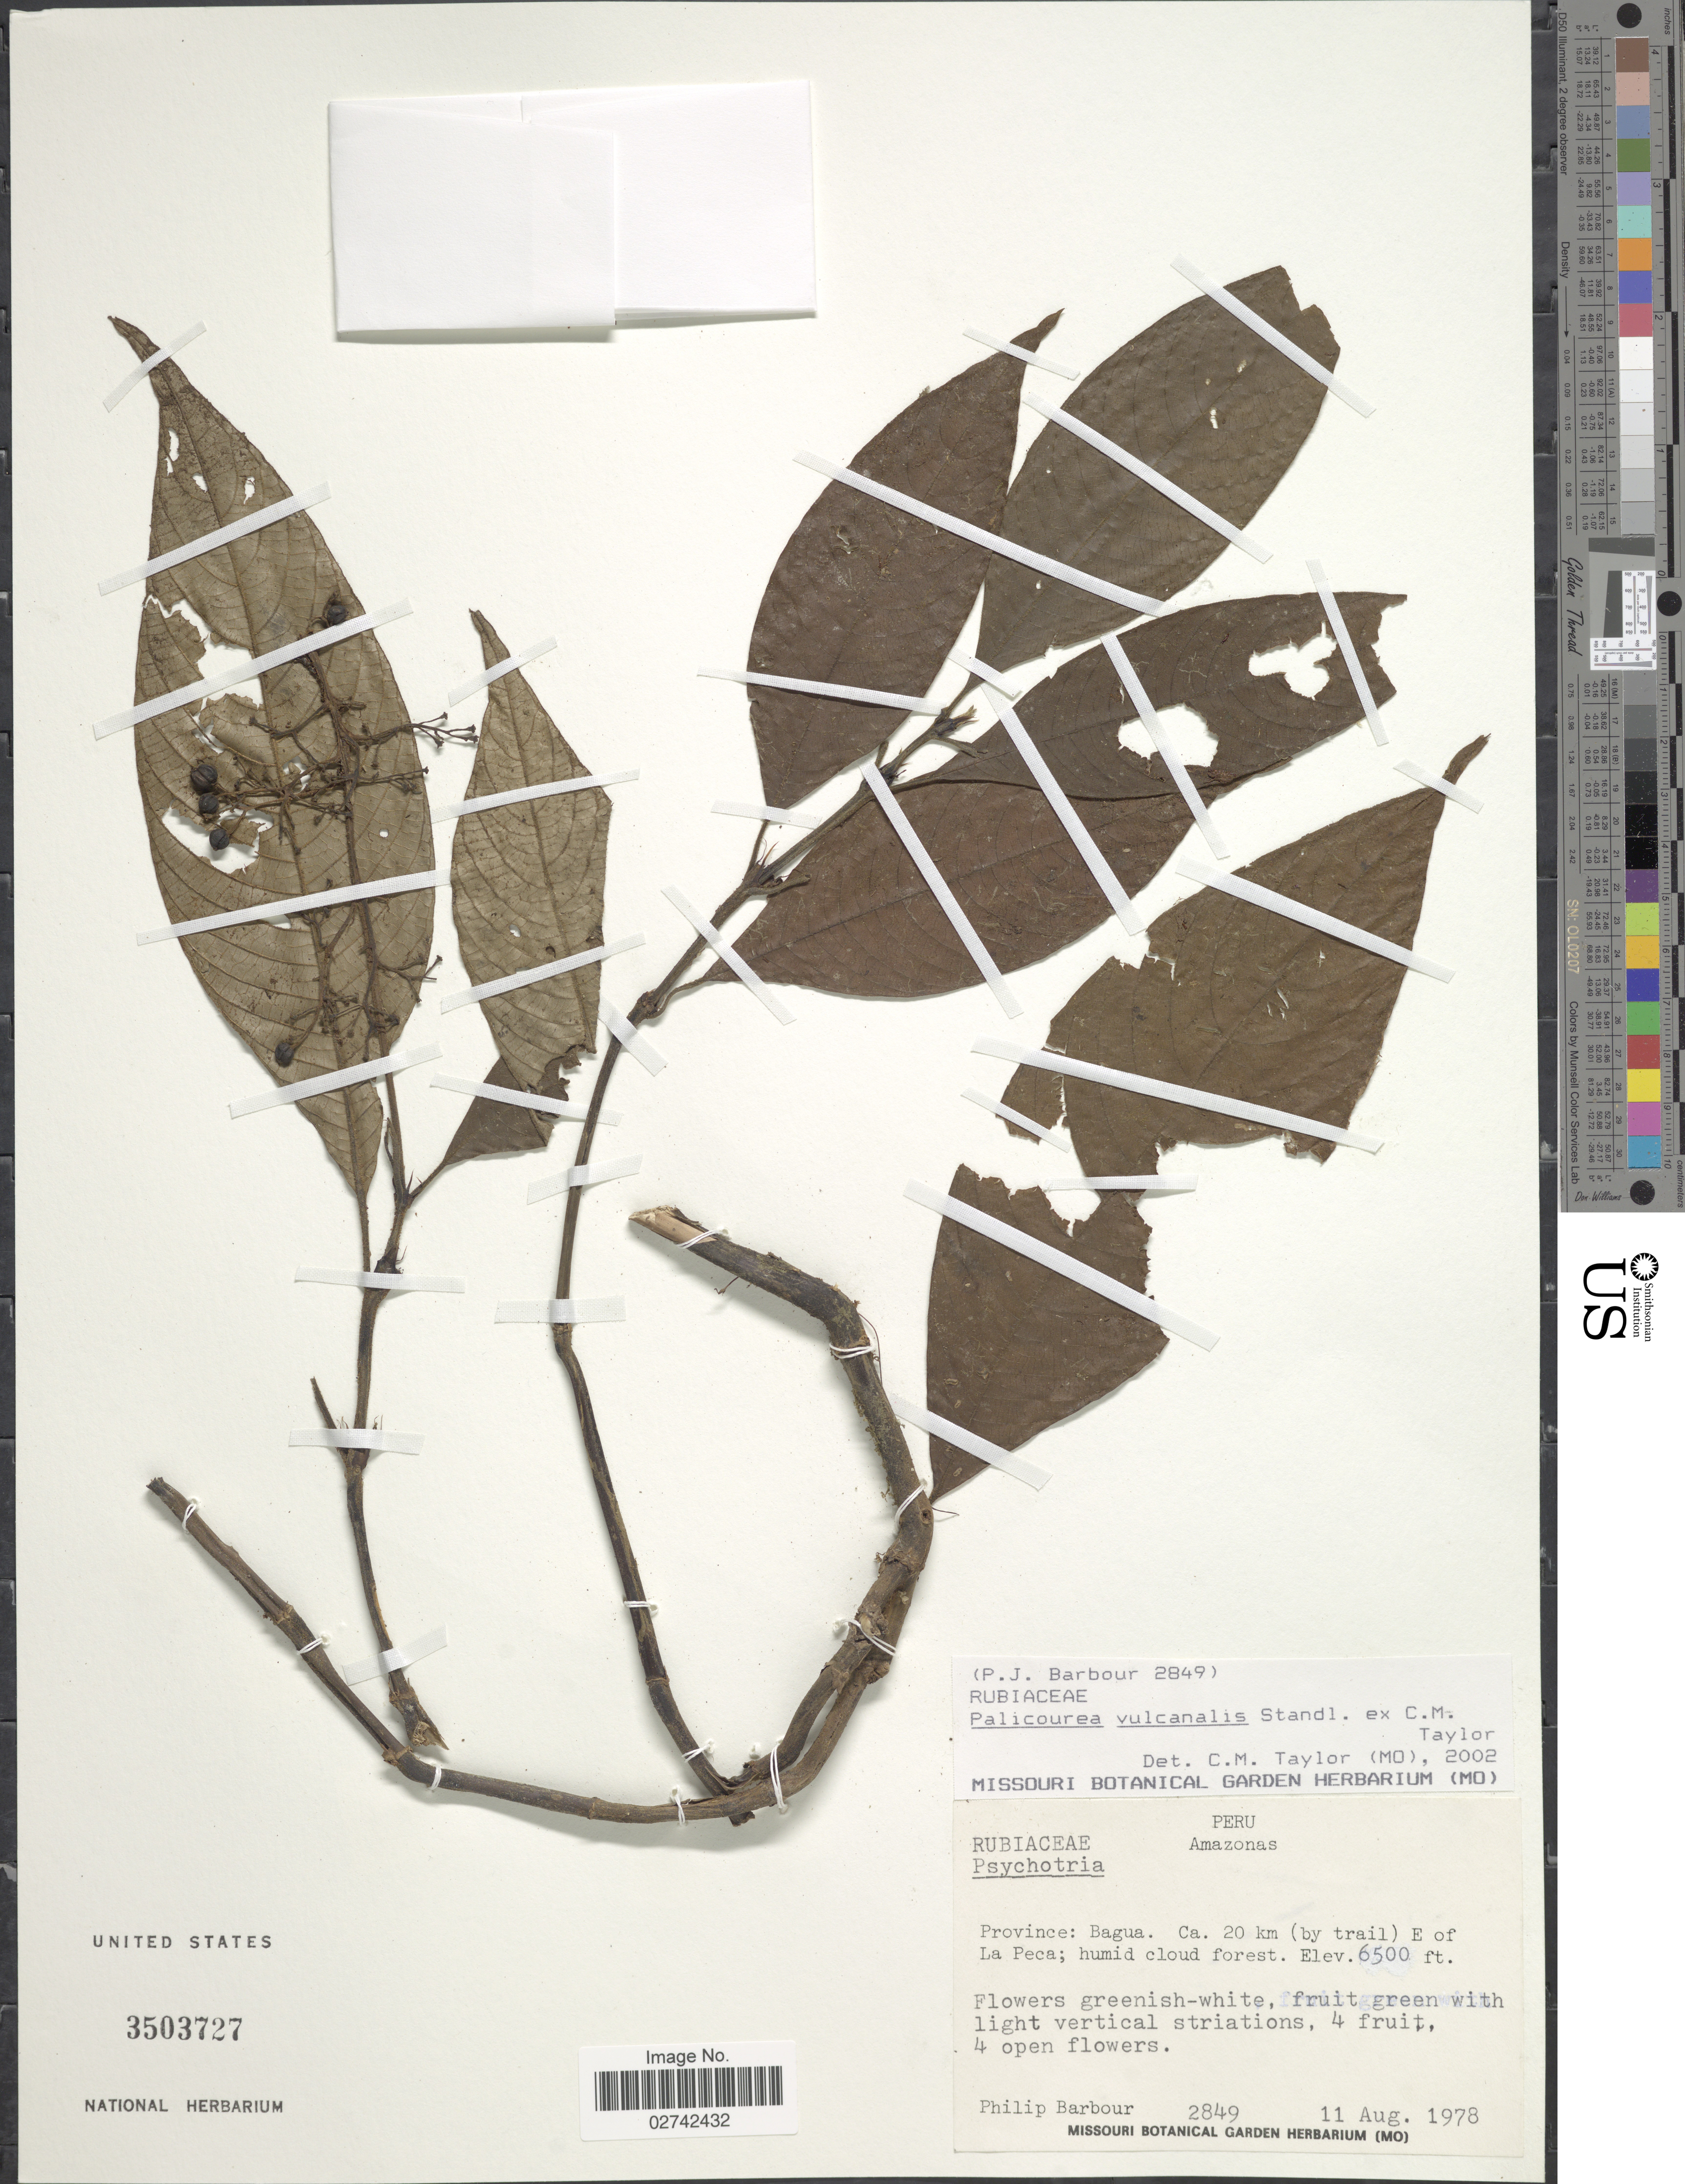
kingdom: Plantae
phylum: Tracheophyta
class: Magnoliopsida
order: Gentianales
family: Rubiaceae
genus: Palicourea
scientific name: Palicourea vulcanalis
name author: Standl. ex C.M. Taylor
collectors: P. Barbour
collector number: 2849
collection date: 1978-08-11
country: Peru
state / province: Amazonas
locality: Province: Bagua, Ca. 20 km (by trail) E of La Peca.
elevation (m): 1981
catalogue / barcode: US 3503727